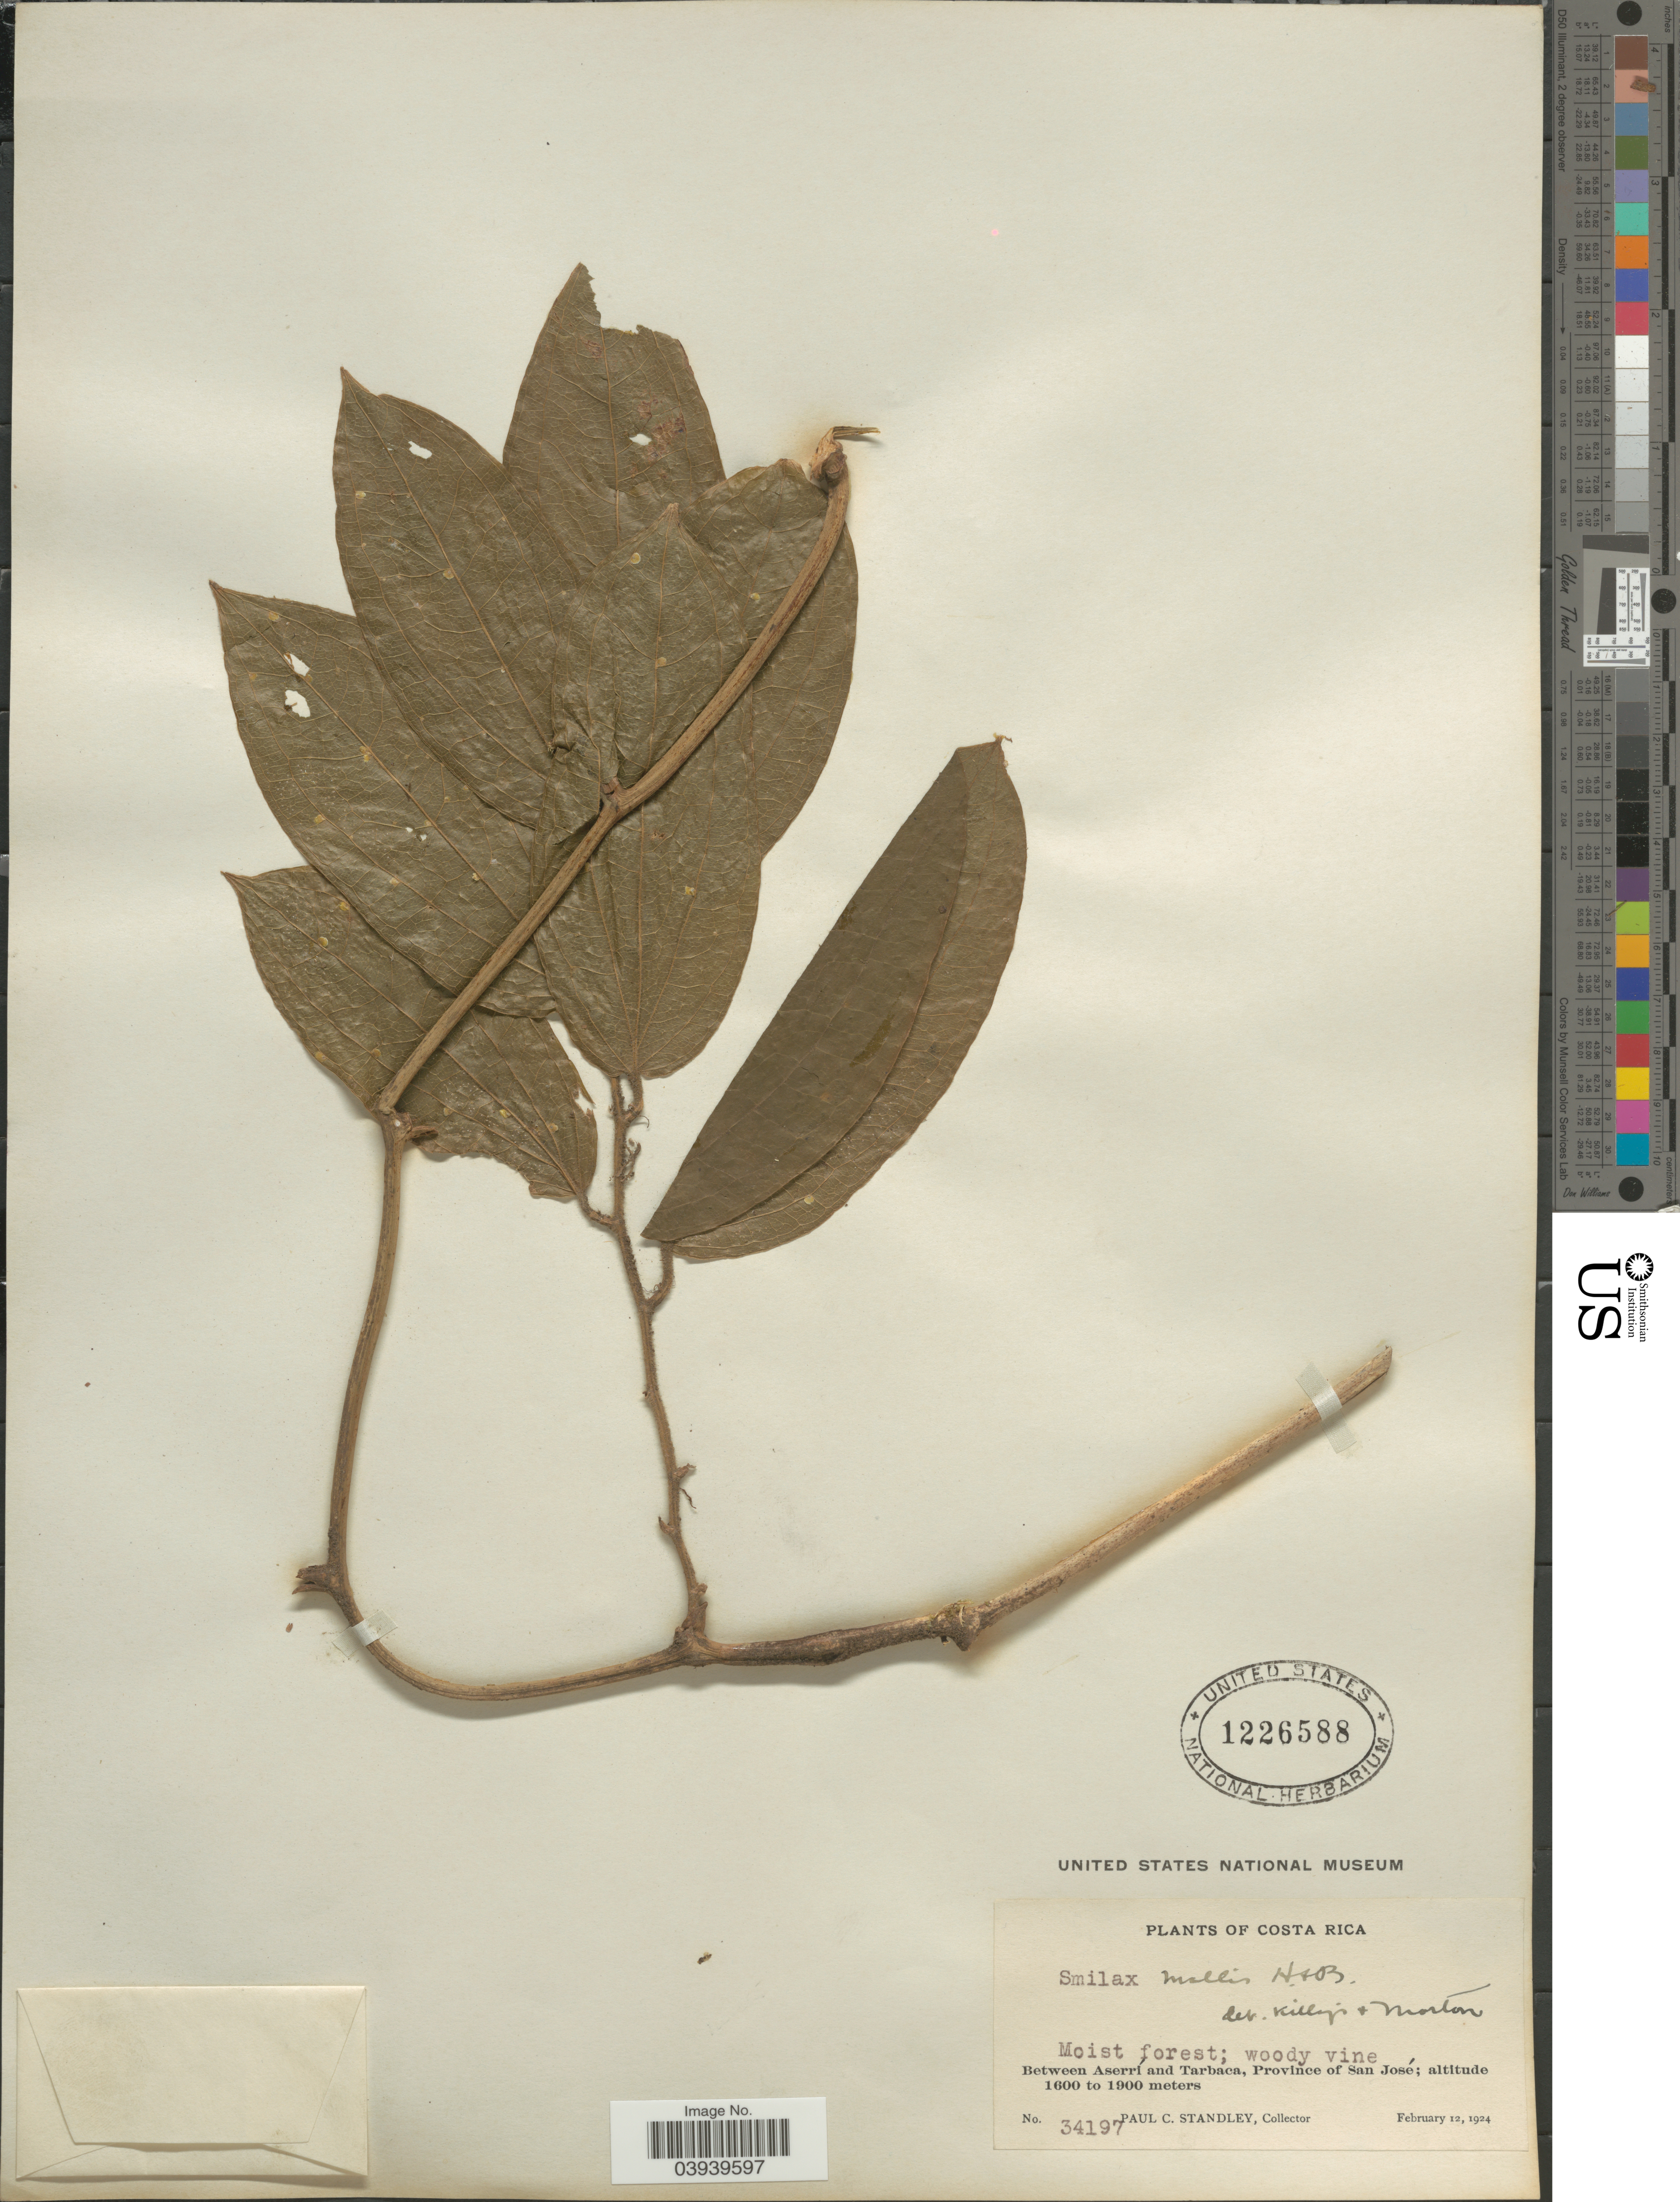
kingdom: Plantae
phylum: Tracheophyta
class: Liliopsida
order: Liliales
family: Smilacaceae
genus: Smilax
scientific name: Smilax mollis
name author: Humb. & Bonpl. ex Willd.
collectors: P. C. Standley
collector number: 34197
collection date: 1924-02-12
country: Costa Rica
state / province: San José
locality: Between Aserrí and Tarbaca.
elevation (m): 1600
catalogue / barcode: US 1226588